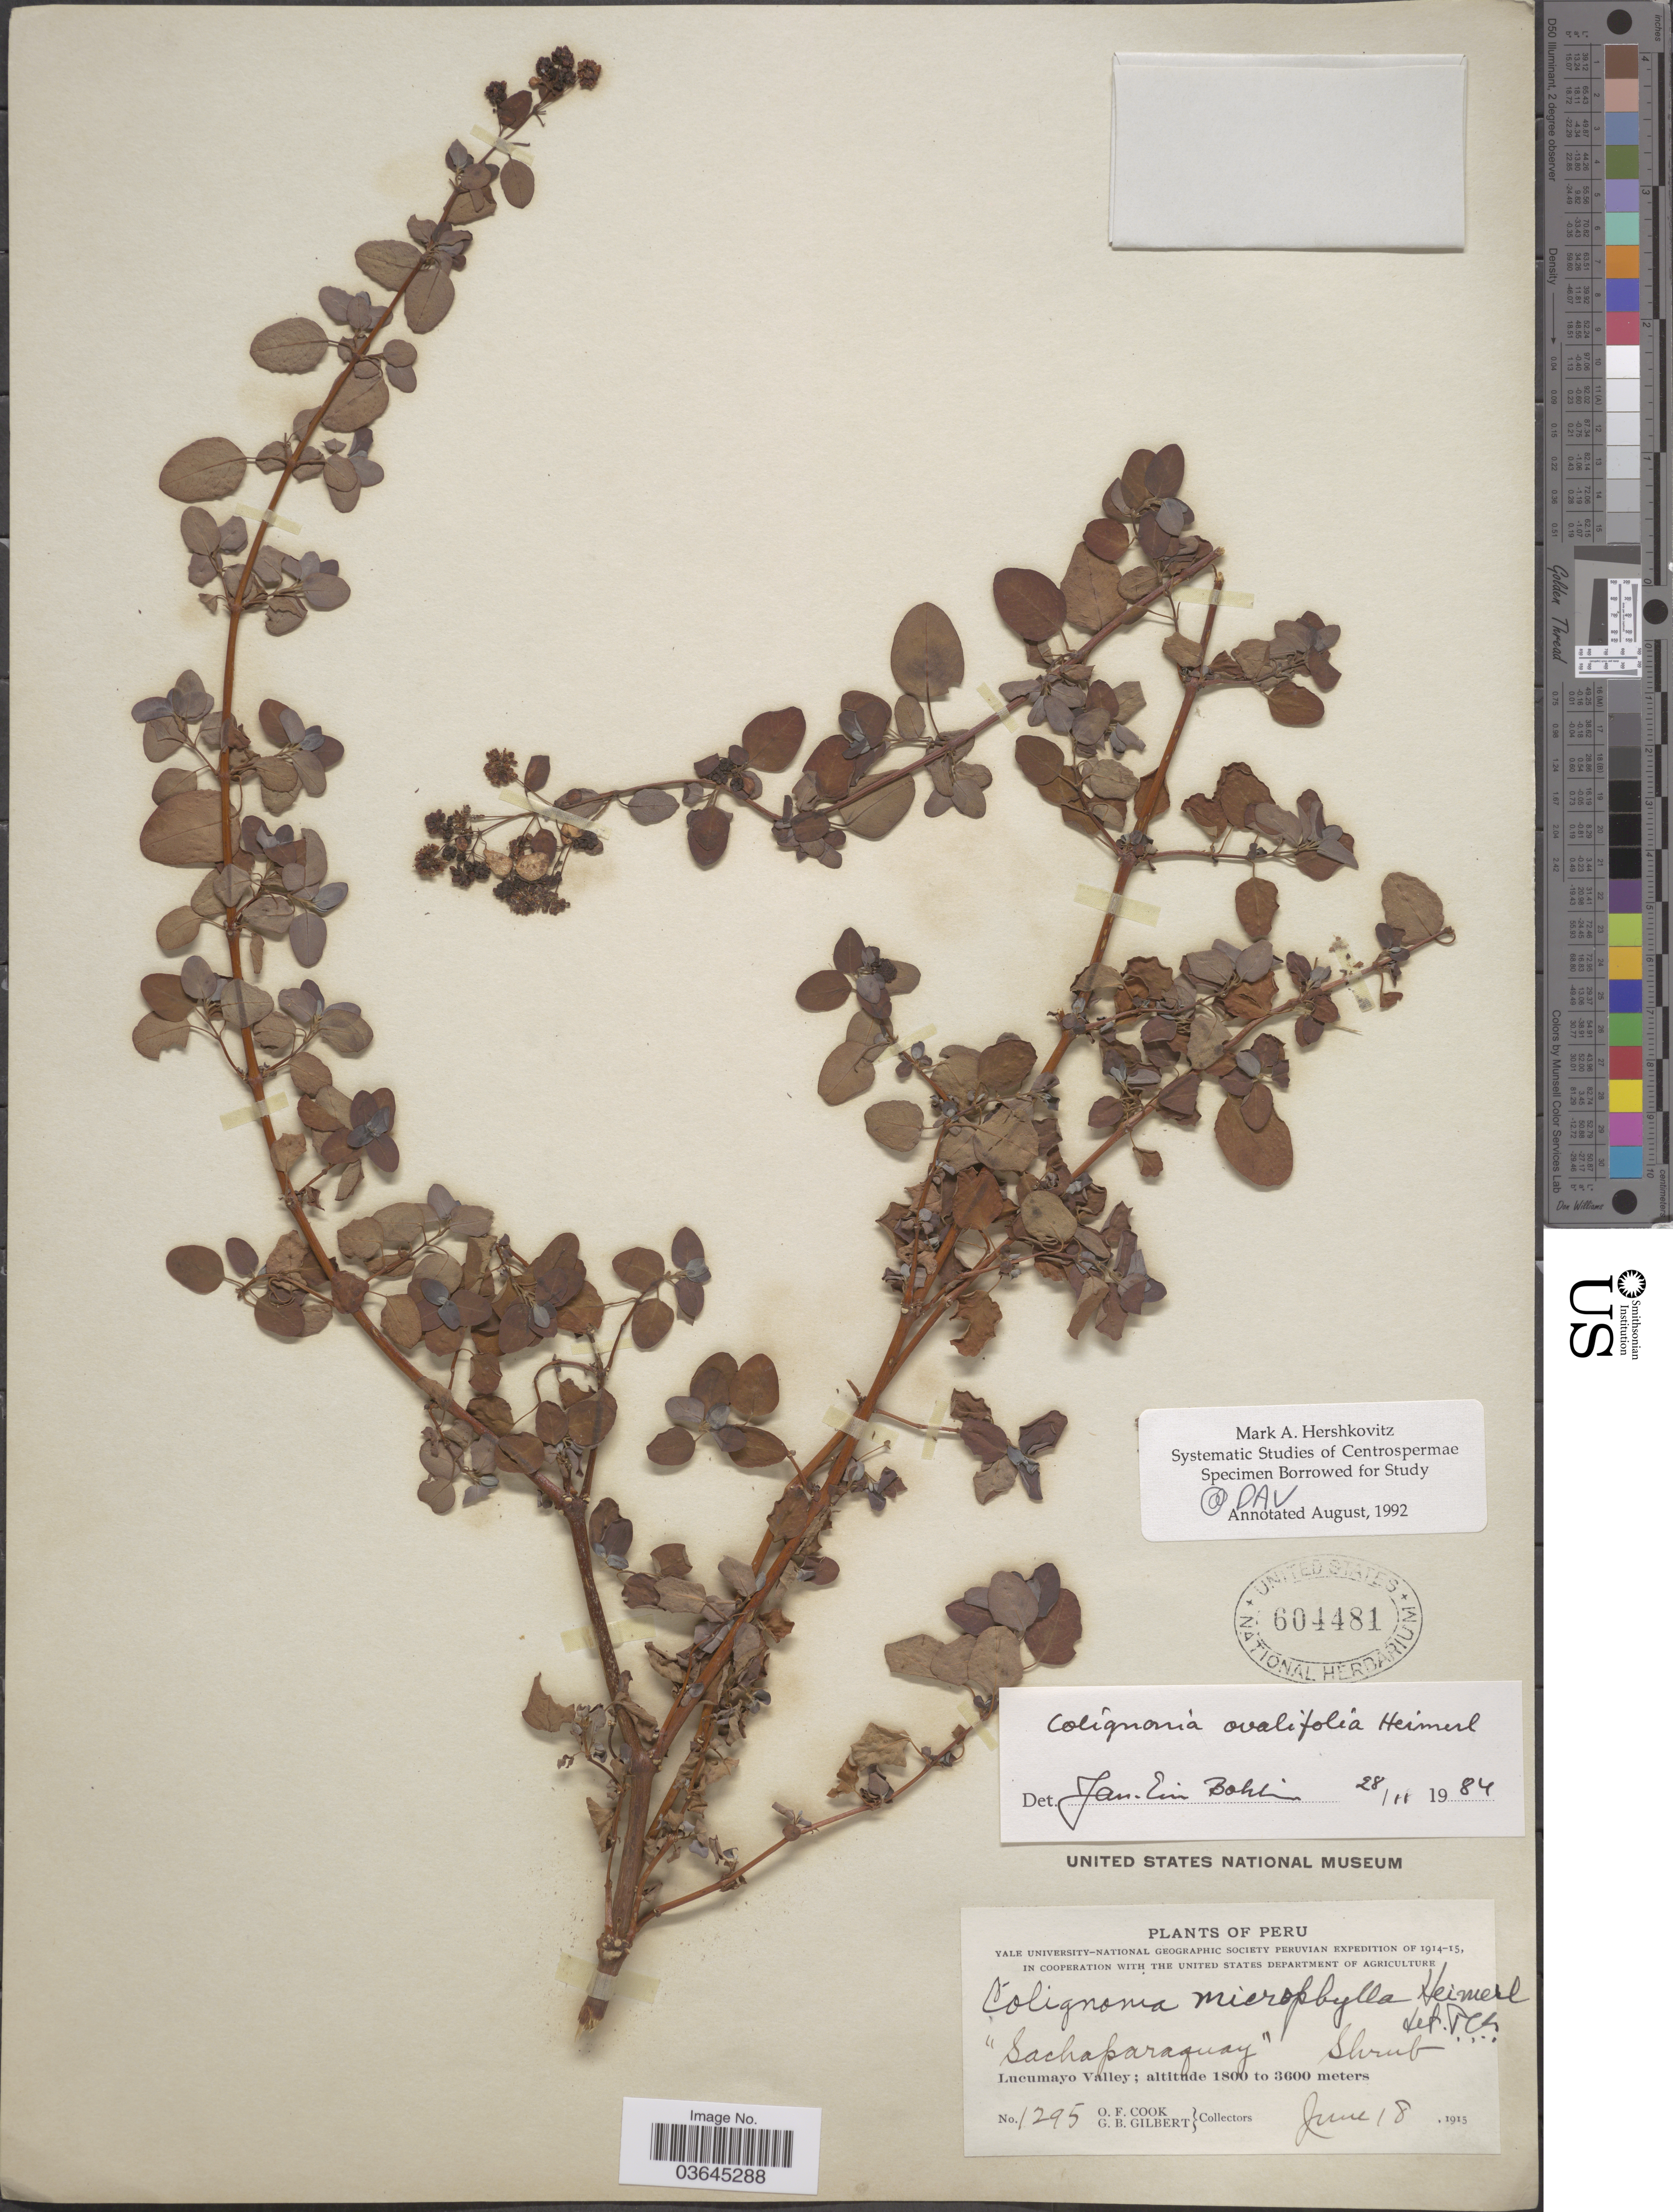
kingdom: Plantae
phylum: Tracheophyta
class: Magnoliopsida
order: Caryophyllales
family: Nyctaginaceae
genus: Colignonia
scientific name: Colignonia ovalifolia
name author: Heimerl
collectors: O. F. Cook & G. B. Gilbert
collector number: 1295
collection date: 1915-06-18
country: Peru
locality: Lucumayo Valley.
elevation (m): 1800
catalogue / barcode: US 604481